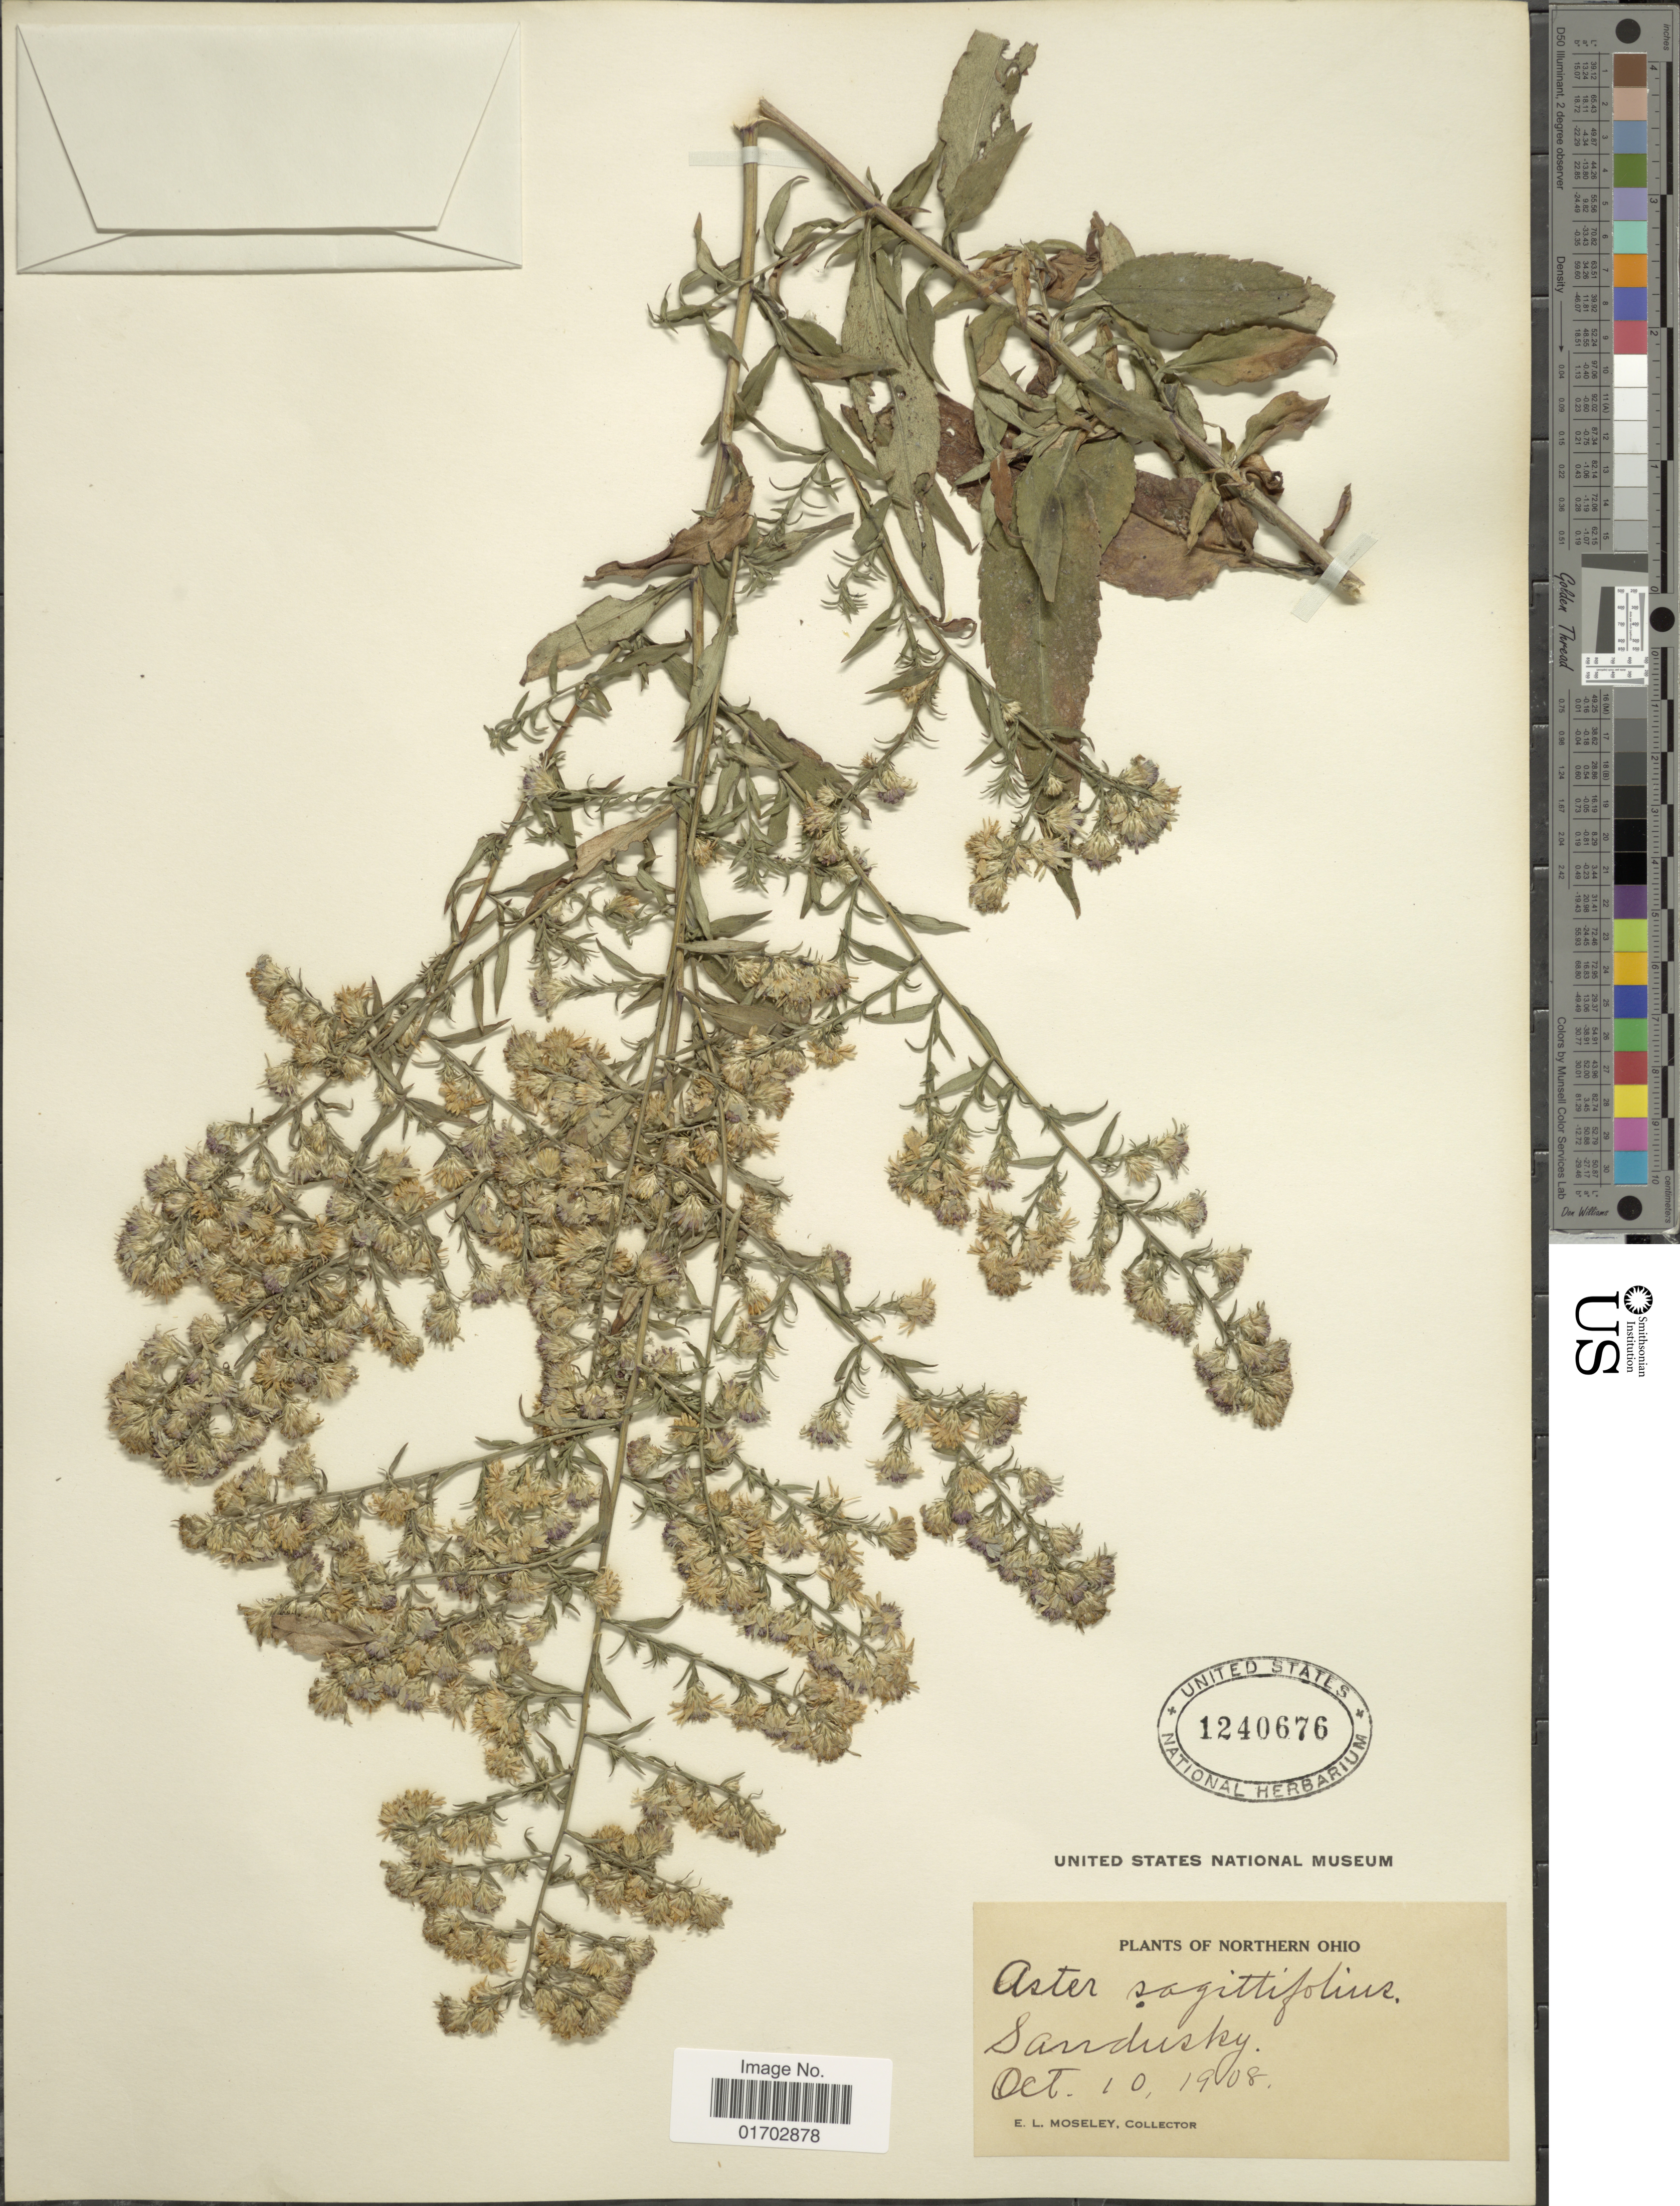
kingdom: Plantae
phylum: Tracheophyta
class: Magnoliopsida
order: Asterales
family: Asteraceae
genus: Symphyotrichum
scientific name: Symphyotrichum sagittifolium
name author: (Wedem. ex Willd.) G.L. Nesom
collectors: E. Moseley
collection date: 1908-10-10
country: United States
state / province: Ohio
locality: Northern Ohio, Sandusky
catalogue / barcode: US 1240676